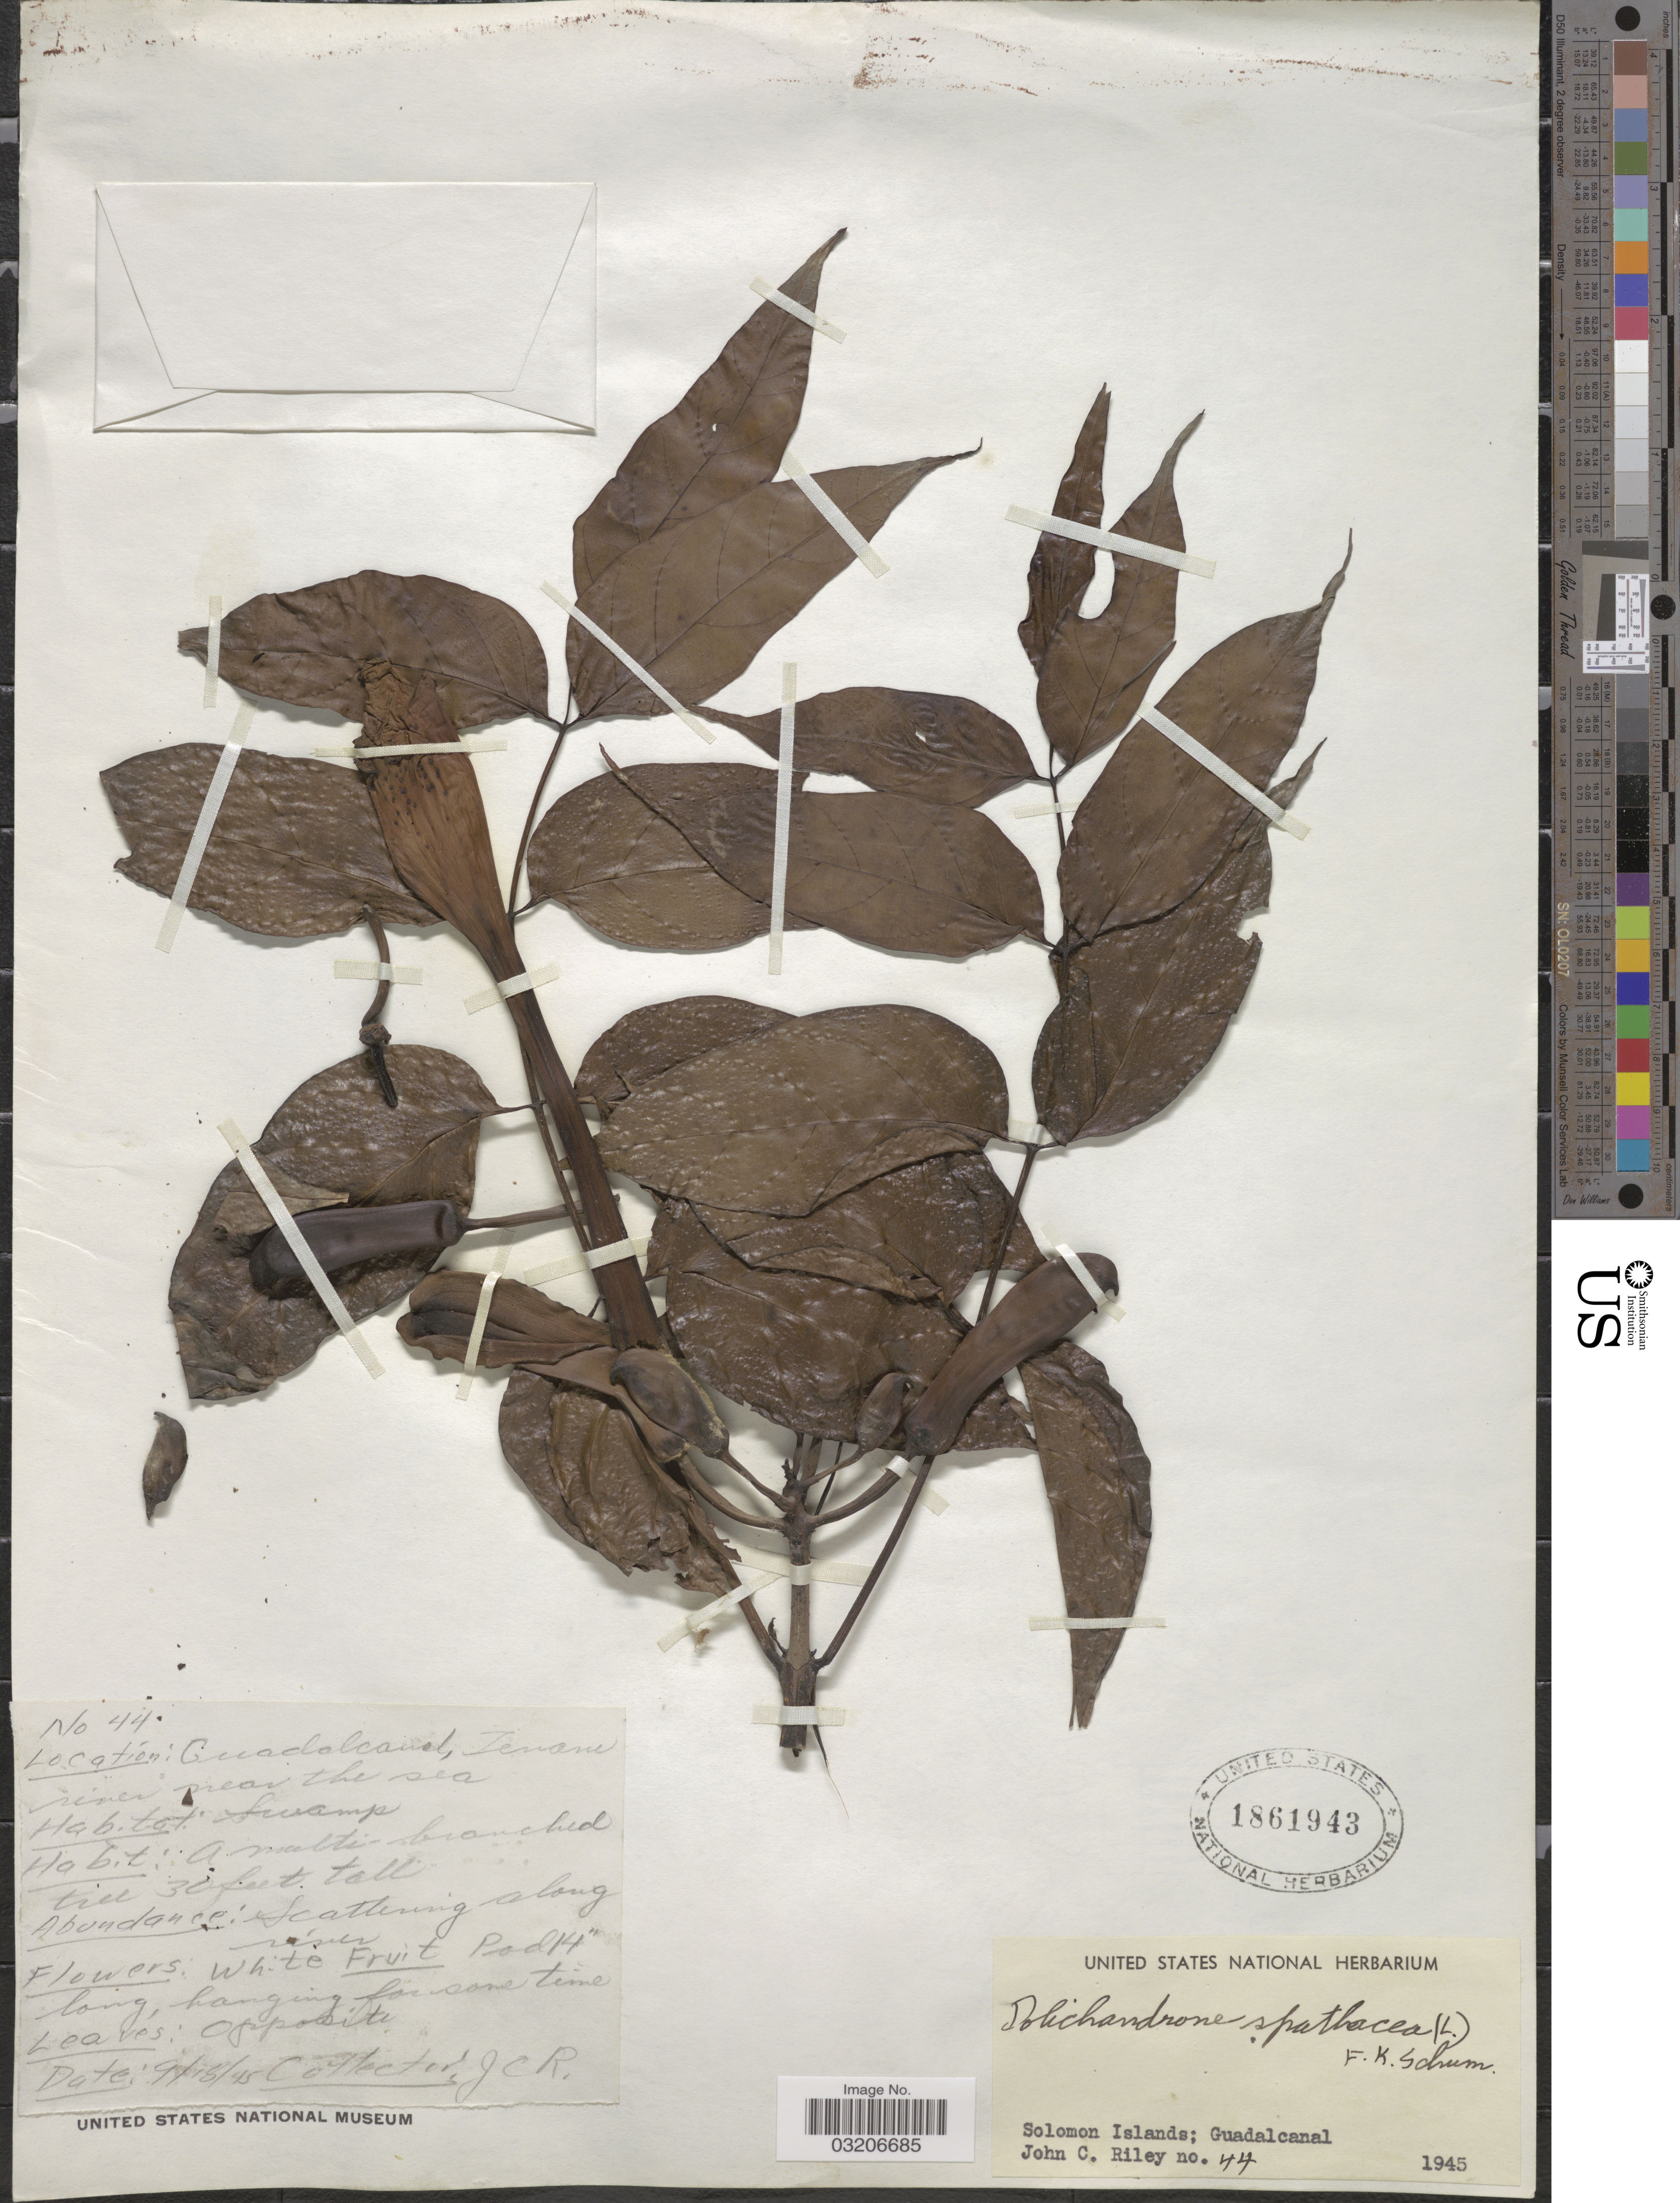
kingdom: Plantae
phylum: Tracheophyta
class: Magnoliopsida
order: Lamiales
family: Bignoniaceae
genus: Dolichandrone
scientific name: Dolichandrone spathacea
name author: (L. f.) K. Schum.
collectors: J. C. Riley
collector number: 44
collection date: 1945-09-18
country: Solomon Islands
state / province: Solomon Islands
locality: Guadalcanal, Tenaru river near the sea.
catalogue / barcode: US 1861943